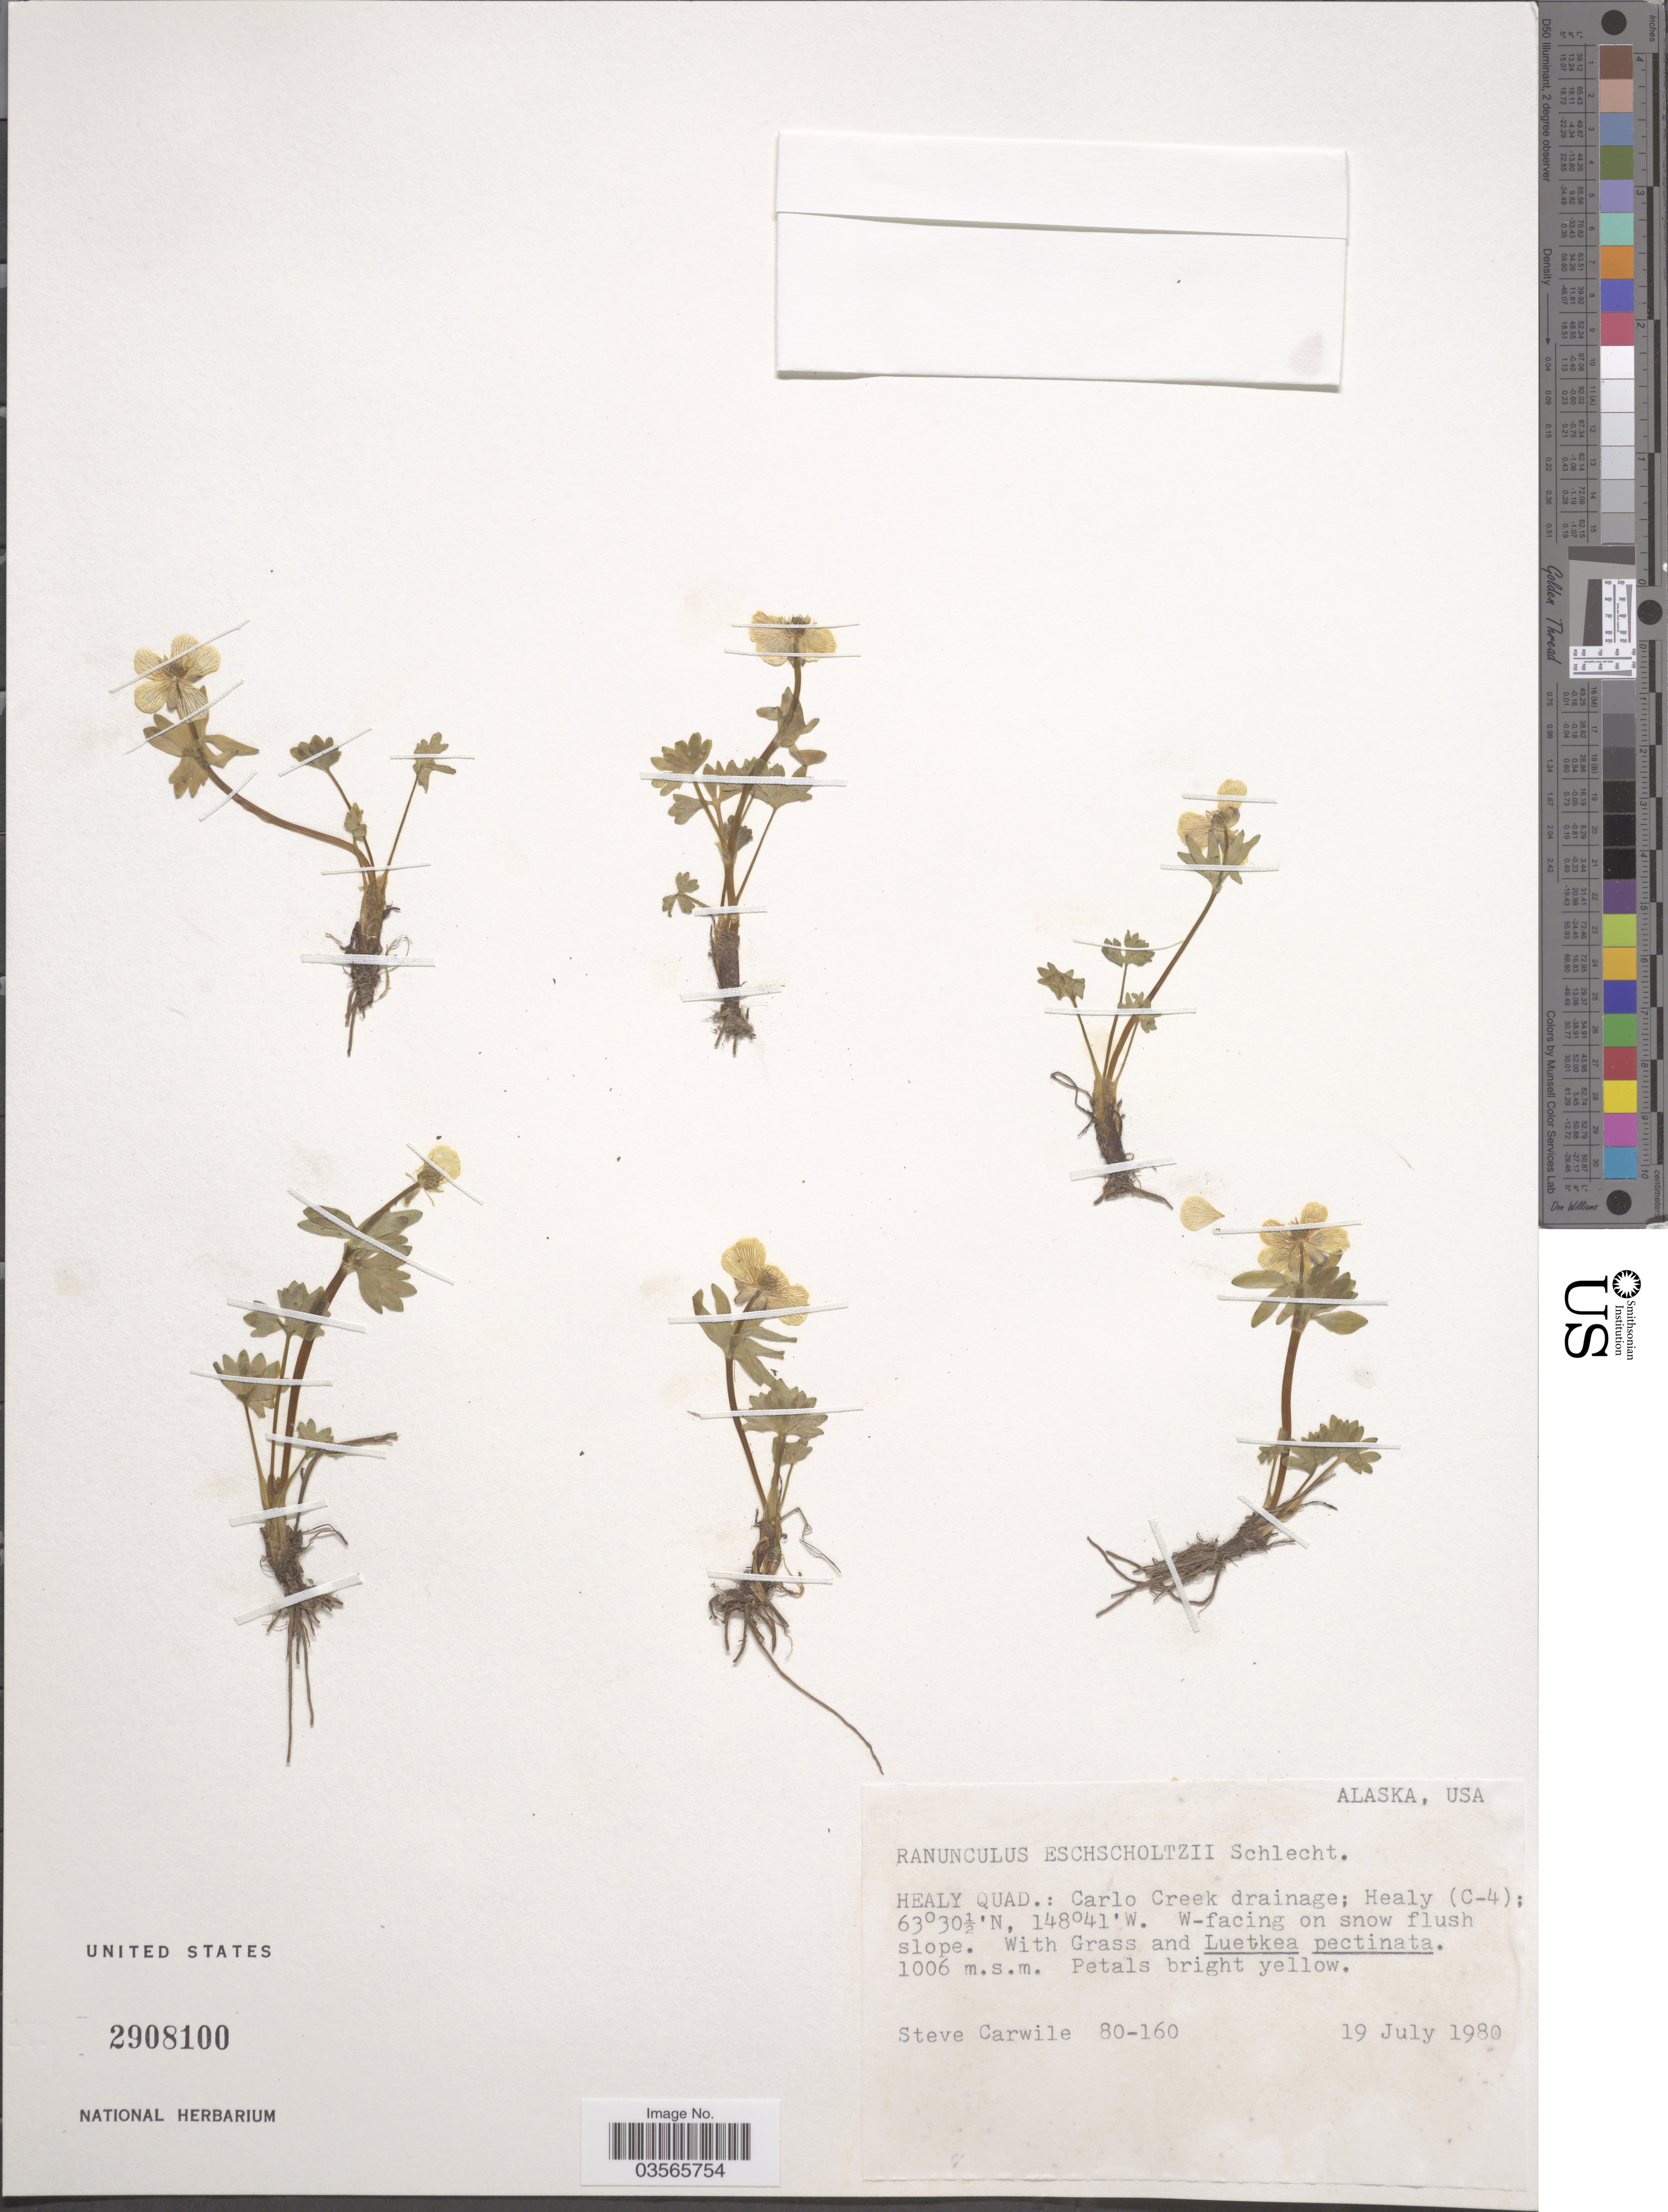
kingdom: Plantae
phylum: Tracheophyta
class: Magnoliopsida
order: Ranunculales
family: Ranunculaceae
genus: Ranunculus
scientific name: Ranunculus eschscholtzii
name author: Schltdl.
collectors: S. Carwile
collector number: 80-160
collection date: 1980-07-19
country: United States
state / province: Alaska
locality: Healy Quad.: Carlo Creek drainage; Healy (C-4); W-facing on snow flush slope.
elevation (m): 1006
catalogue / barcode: US 2908100